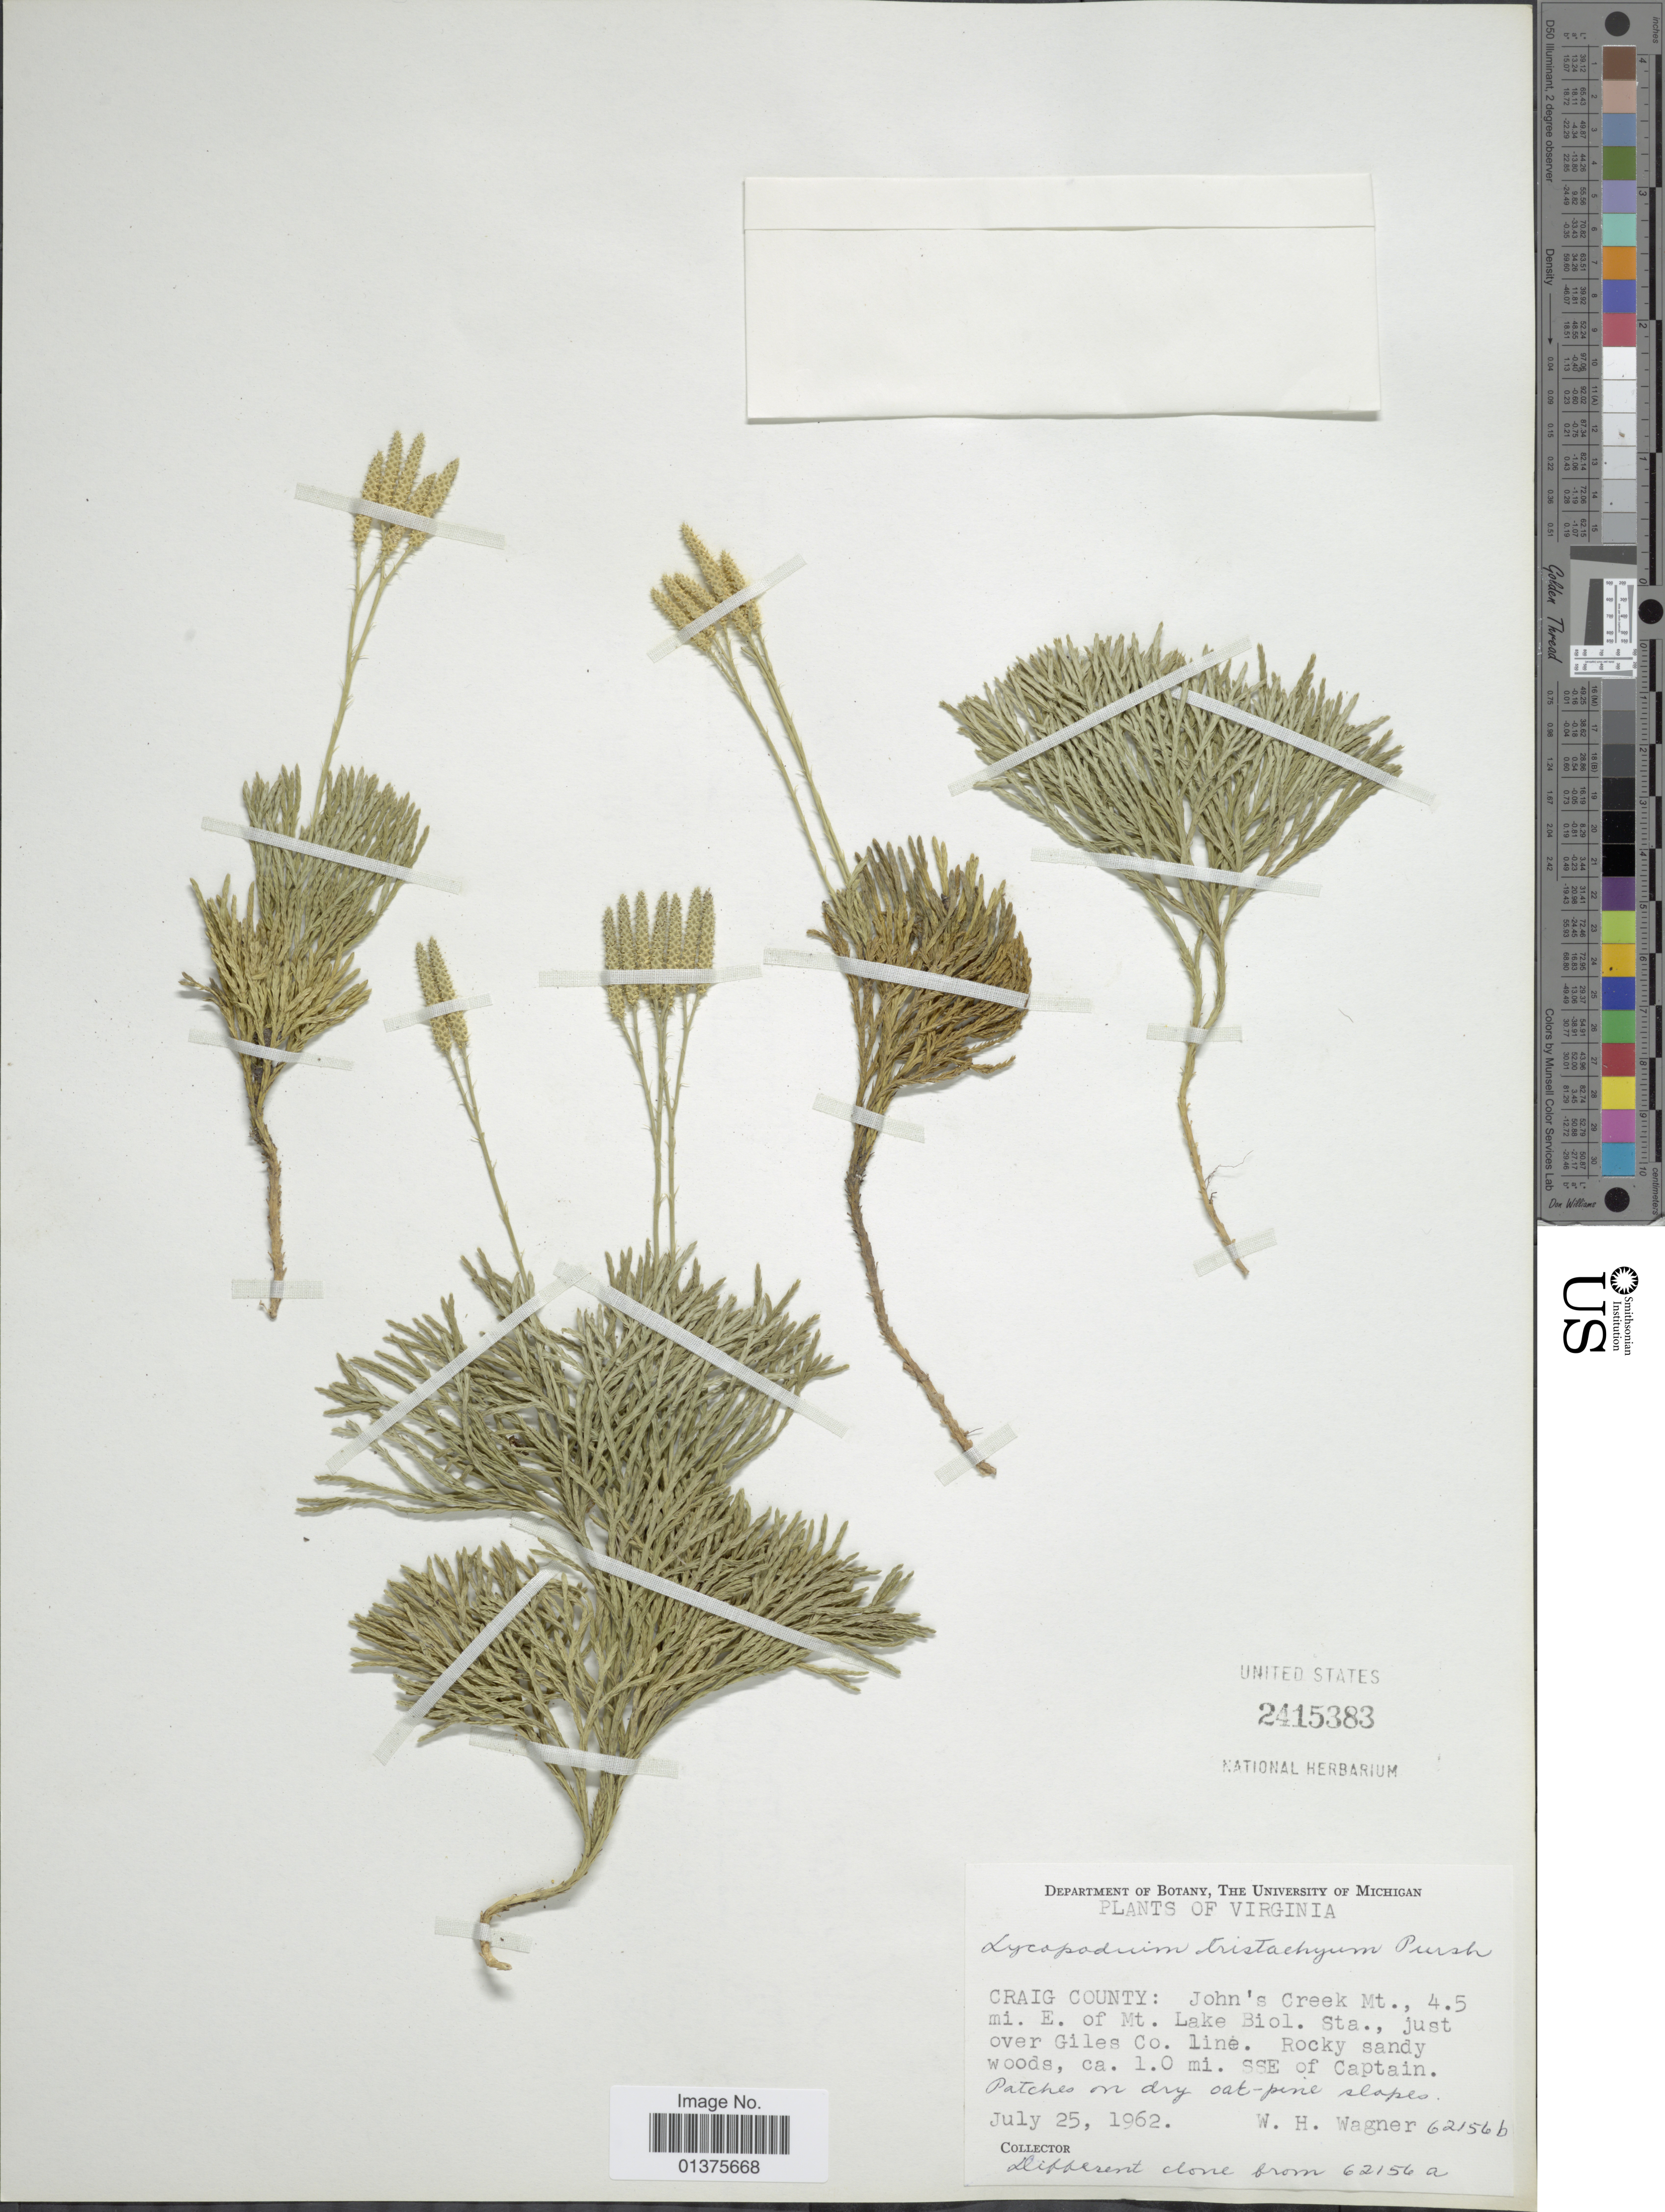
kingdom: Plantae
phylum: Tracheophyta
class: Lycopodiopsida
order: Lycopodiales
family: Lycopodiaceae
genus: Diphasiastrum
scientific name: Diphasiastrum tristachyum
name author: (Pursh) Holub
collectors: W. H. Wagner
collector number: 62156b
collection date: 1962-07-25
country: United States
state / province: Virginia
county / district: Craig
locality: Craig County: John's Creek Mt., 4.5 mi E. of Mt. Lake Biol Sta., just over Giles Co. Line, ca. 10 mi. SSE of Captain patches on dry oat-pine slopes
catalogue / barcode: US 2415383